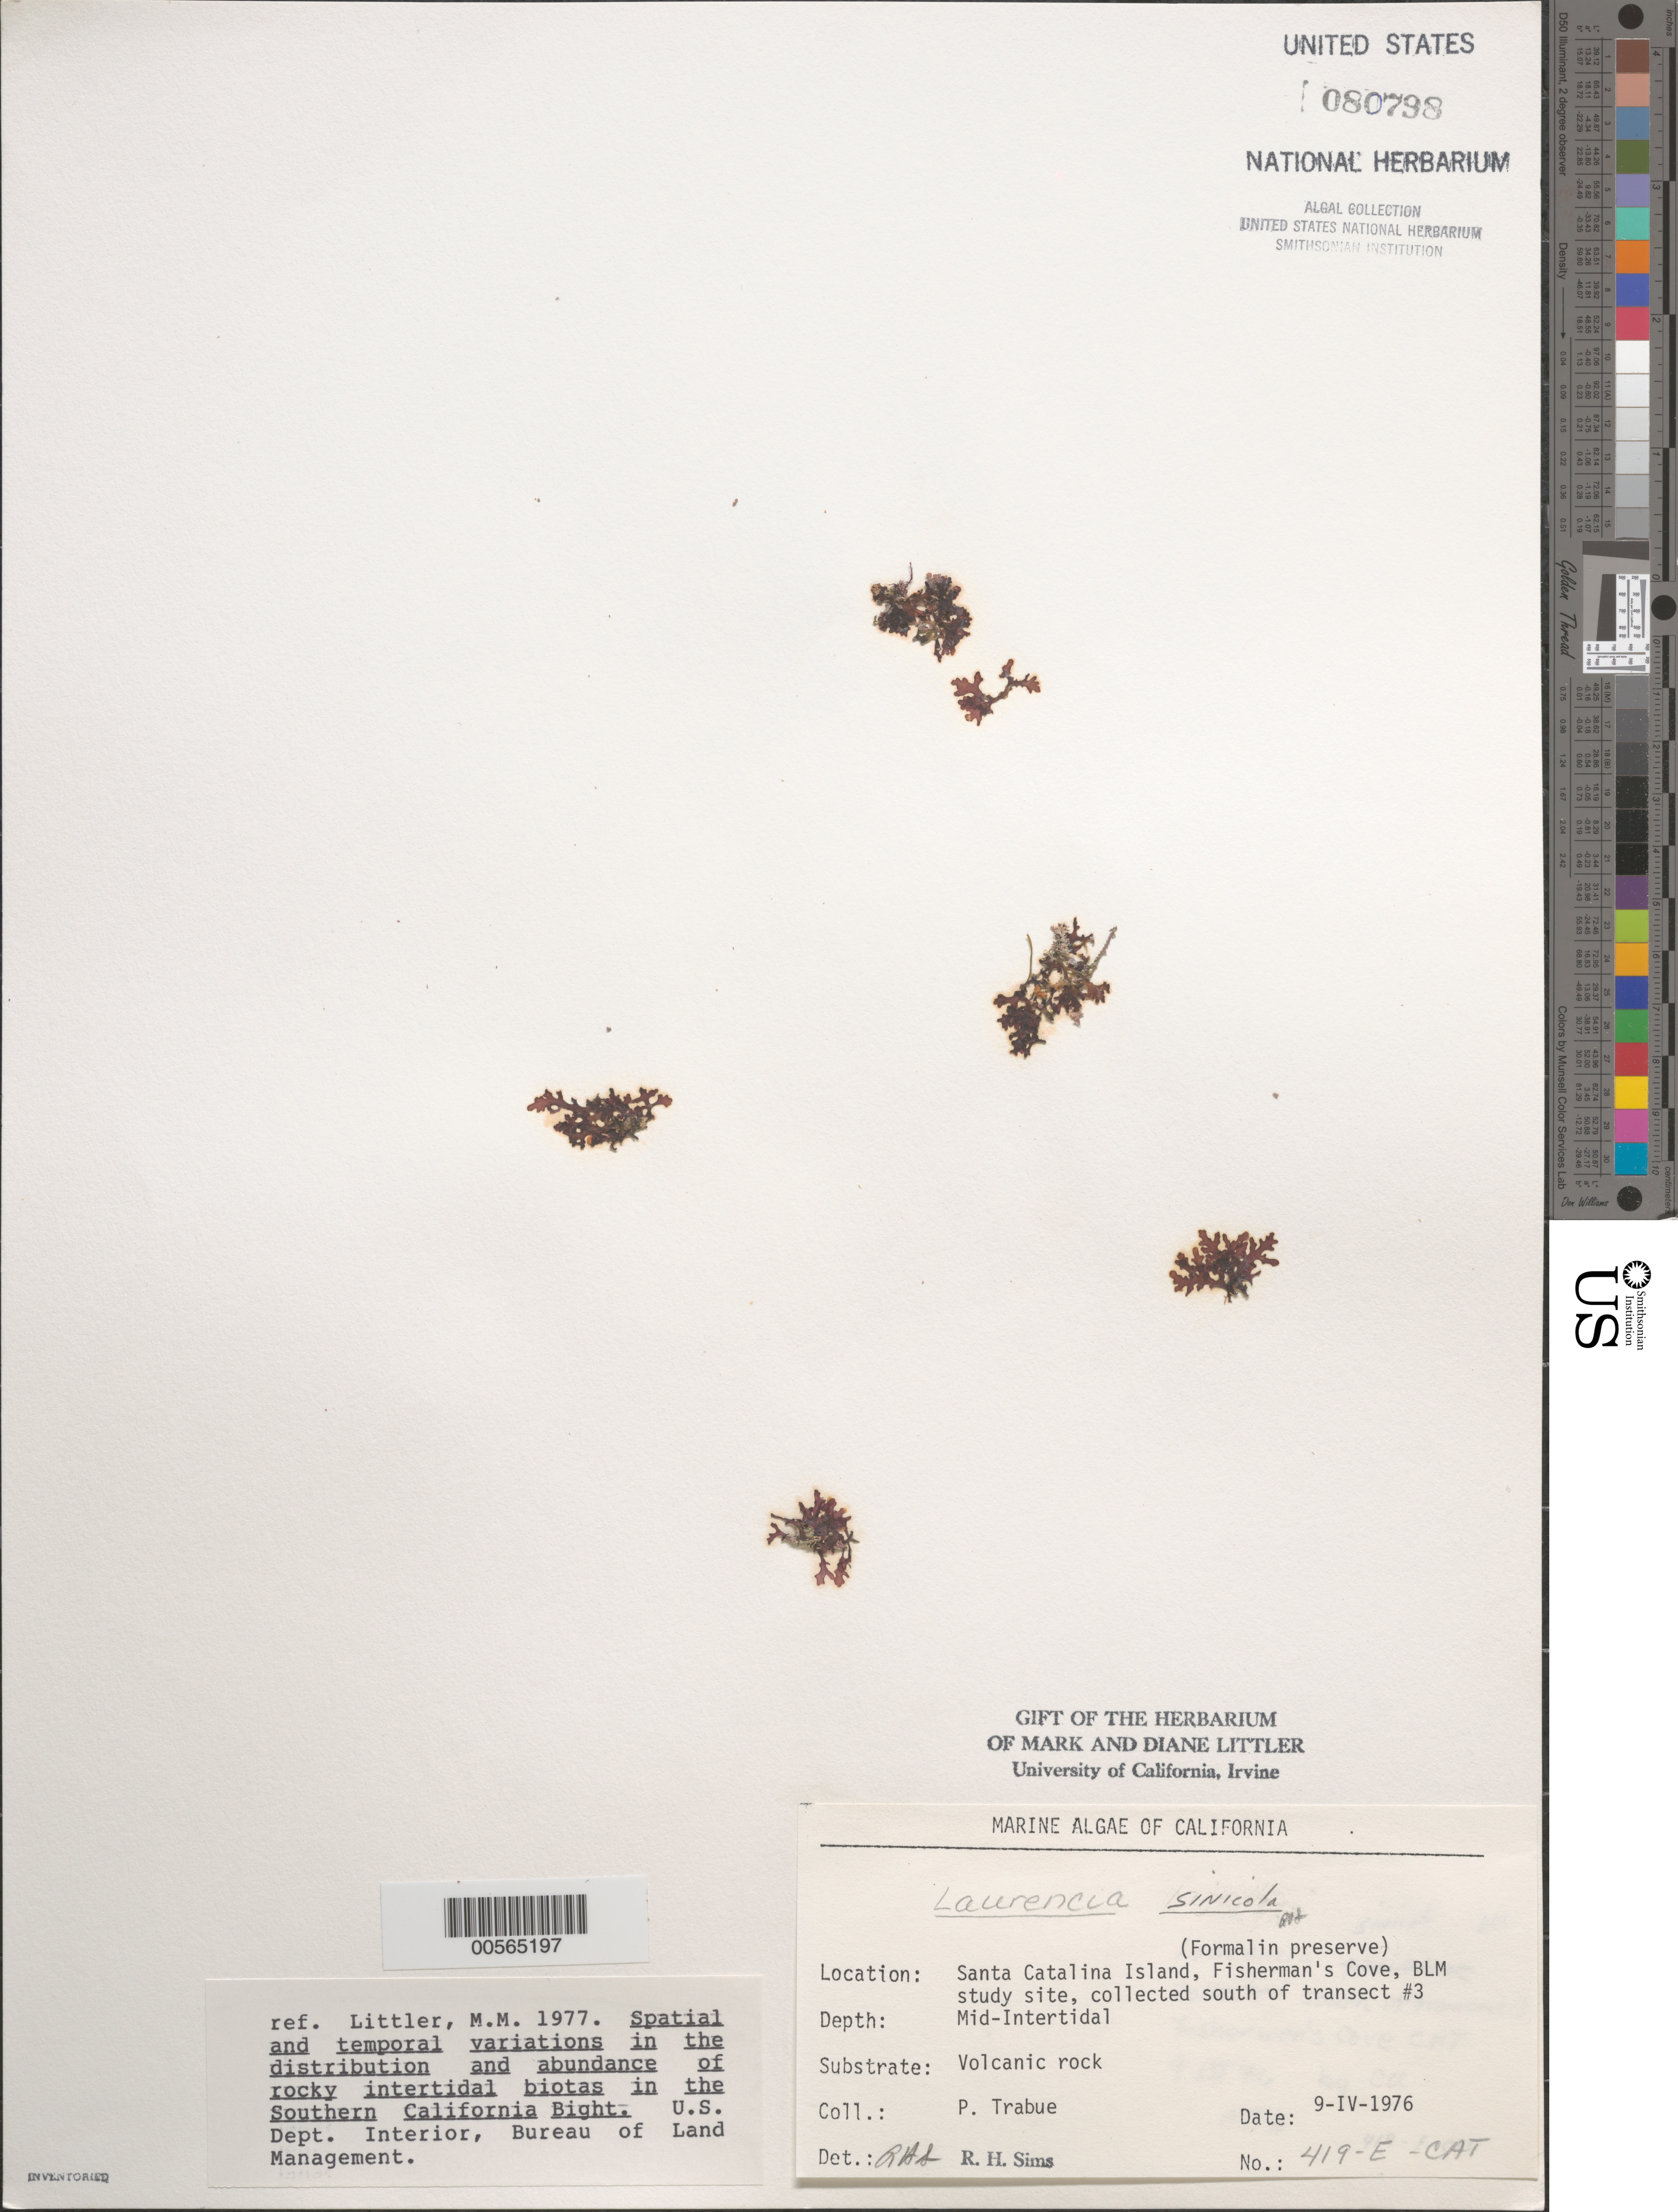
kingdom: Plantae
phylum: Rhodophyta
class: Florideophyceae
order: Ceramiales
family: Rhodomelaceae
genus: Osmundea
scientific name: Osmundea sinicola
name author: (Setchell & N.L. Gardner) K.W. Nam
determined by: Algae name updating Project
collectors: P. J. Trabue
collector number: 419e-cat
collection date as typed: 09 Apr 1976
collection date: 1976-04-09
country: United States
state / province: California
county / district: Los Angeles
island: Santa Catalina Island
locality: Fishermen Cove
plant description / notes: BLM-SOCALBIGHT Rocky Intertidal Survey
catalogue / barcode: US 80798